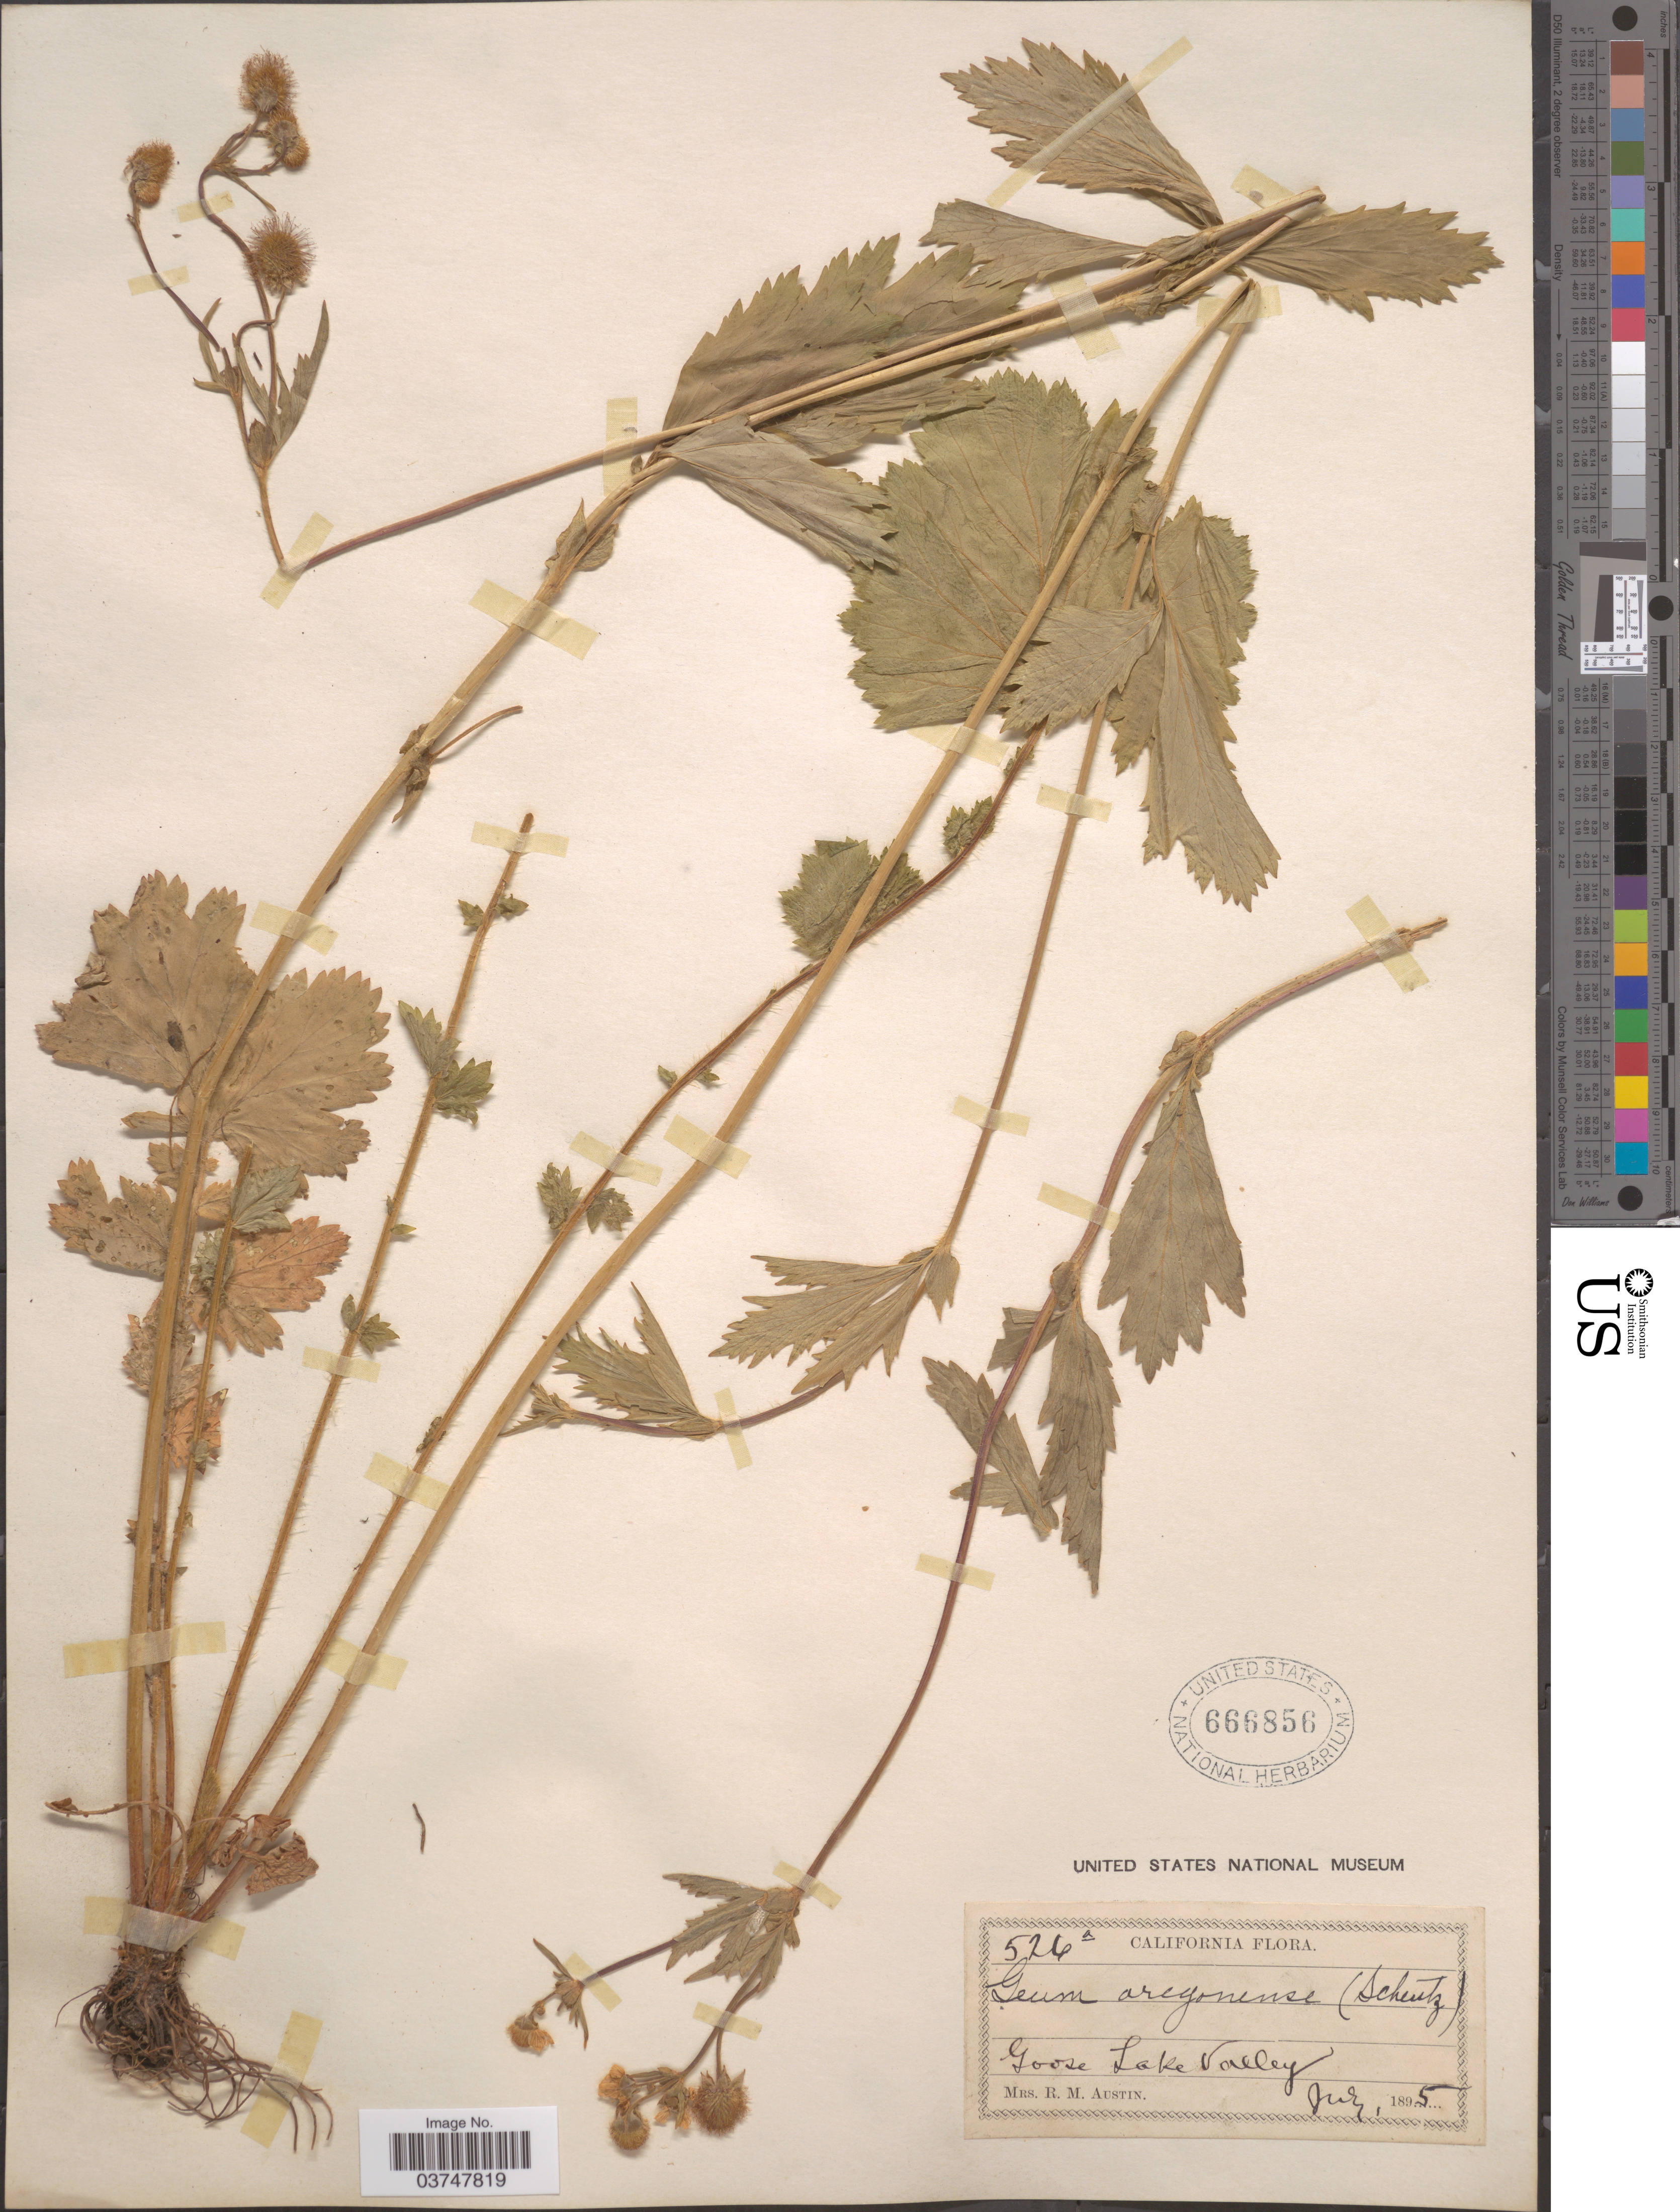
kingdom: Plantae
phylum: Tracheophyta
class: Magnoliopsida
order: Rosales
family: Rosaceae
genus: Geum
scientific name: Geum oregonense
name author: Rydb.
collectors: R. Austin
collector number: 526a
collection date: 1895-07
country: United States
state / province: California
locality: Goose Lake Valley.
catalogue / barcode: US 666856